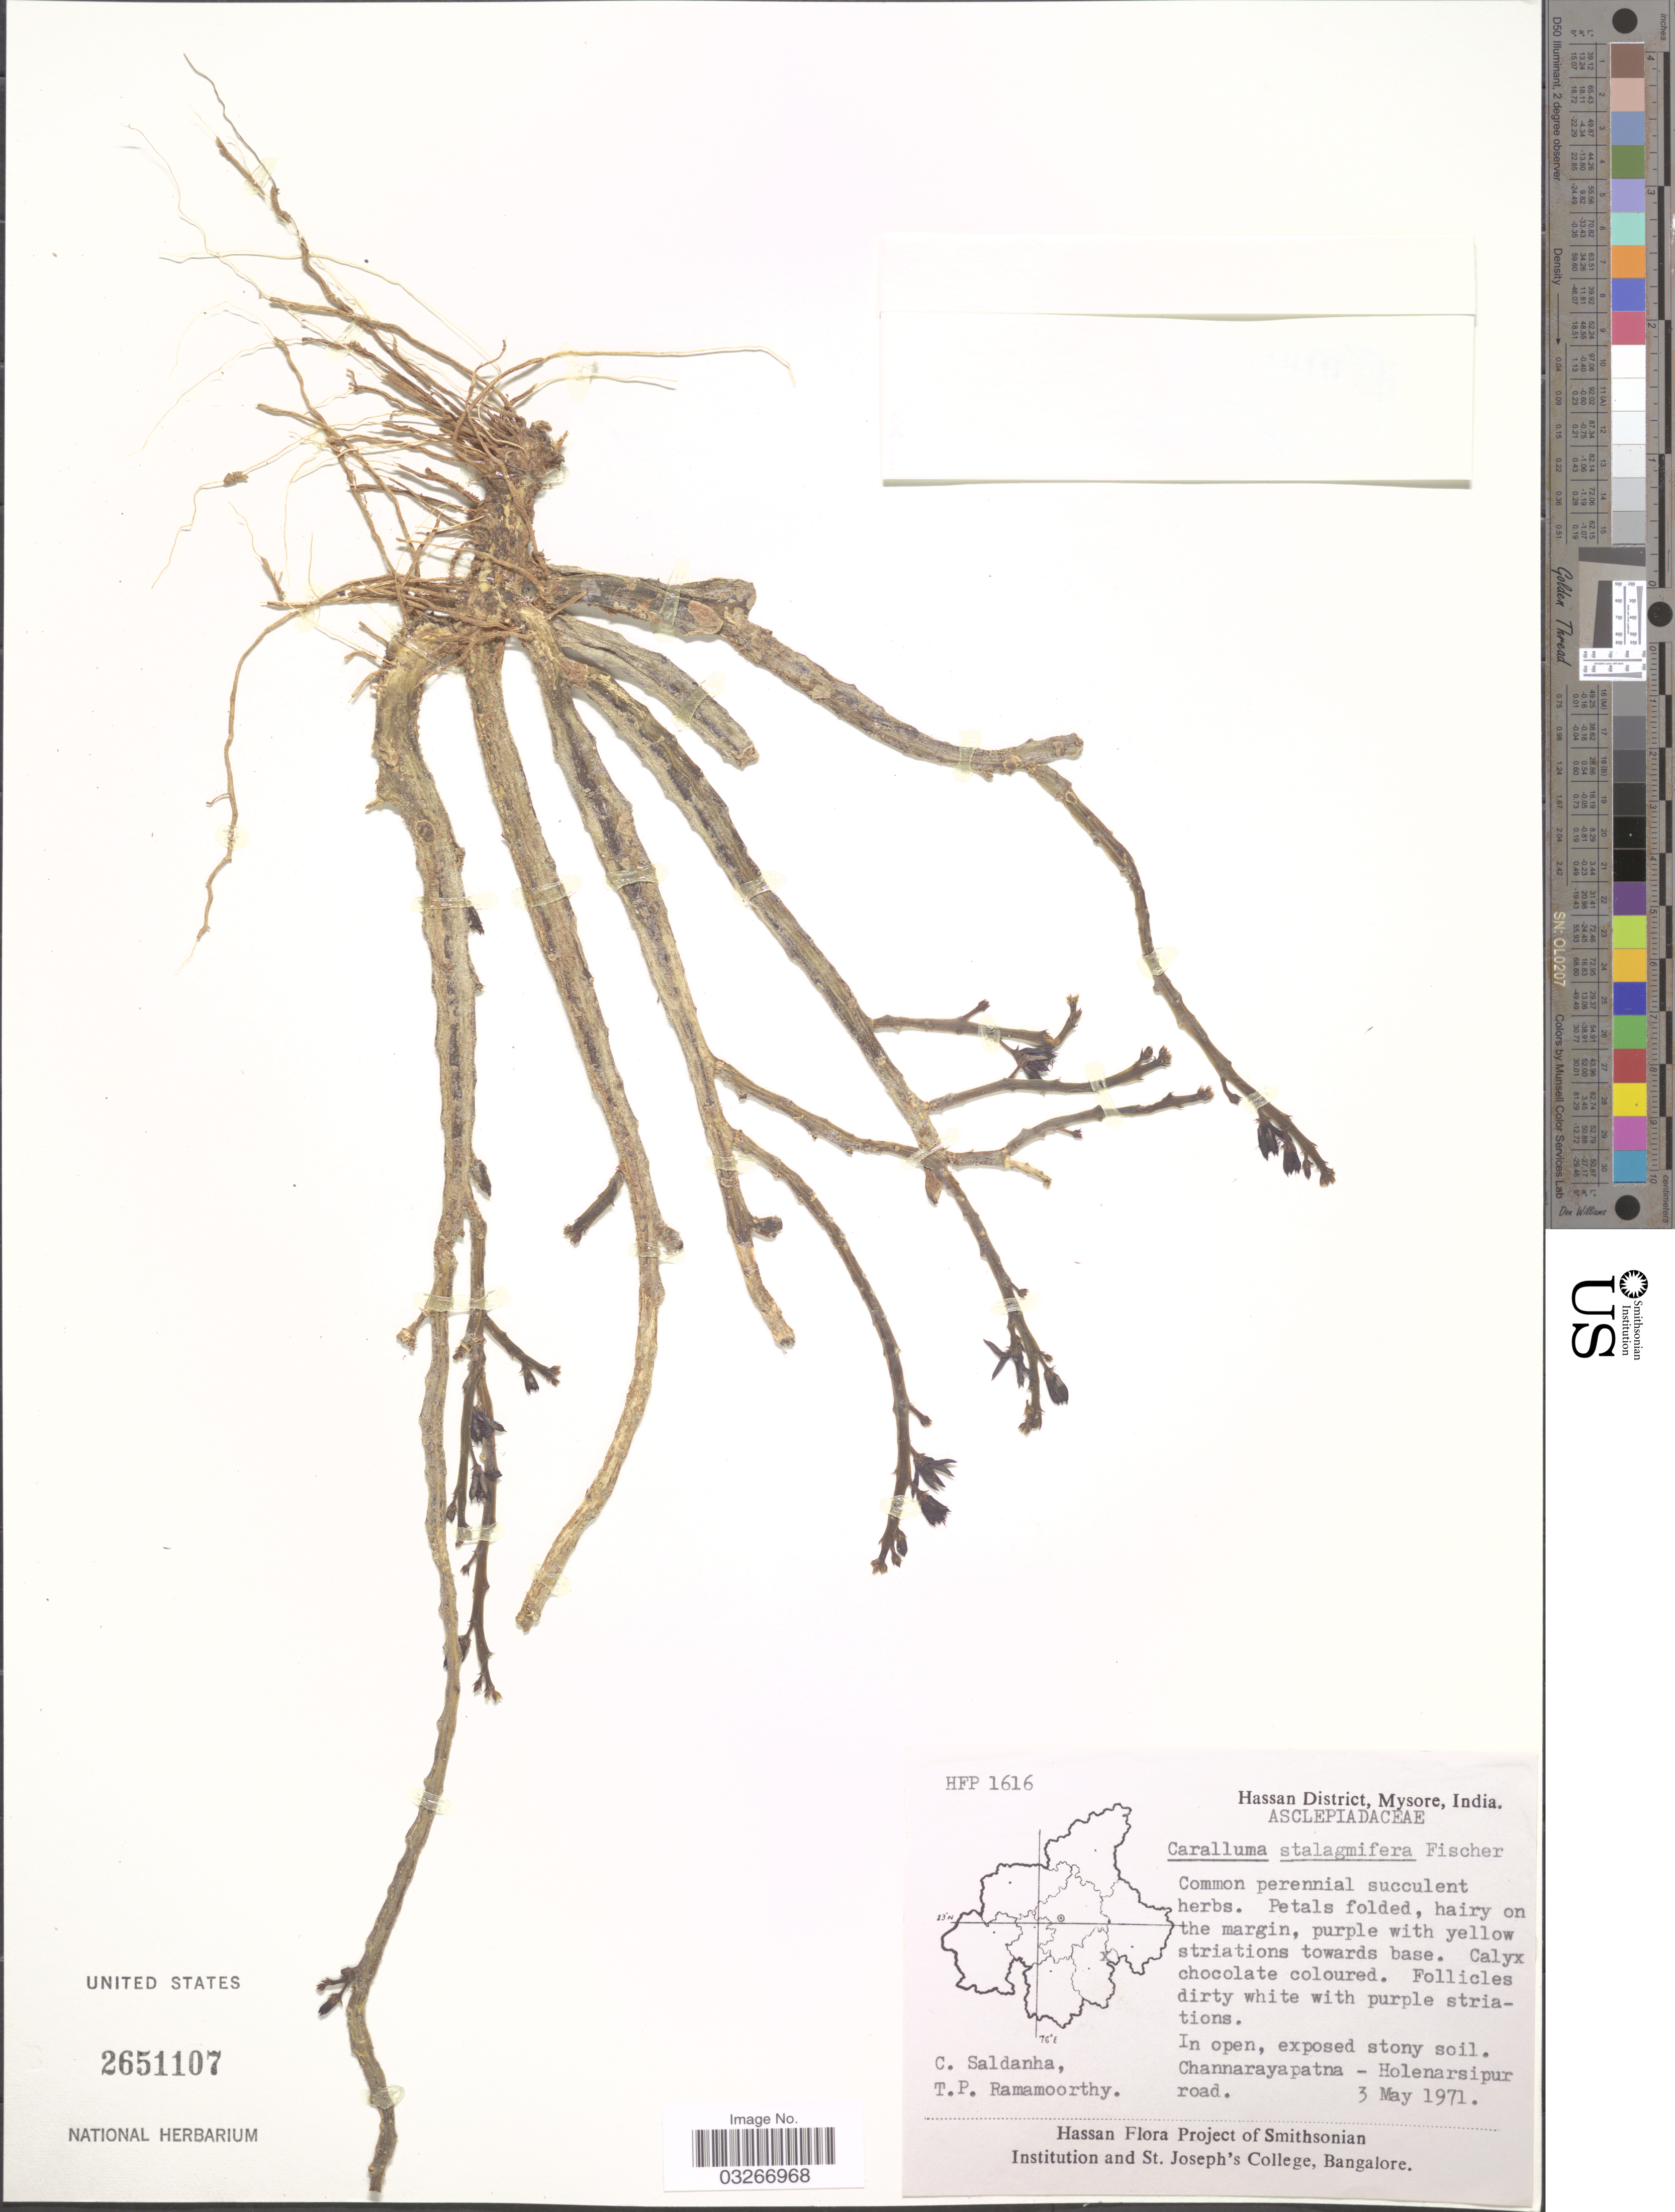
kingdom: Plantae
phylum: Tracheophyta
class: Magnoliopsida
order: Gentianales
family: Apocynaceae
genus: Caralluma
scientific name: Caralluma stalagmifera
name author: C.E.C. Fisch.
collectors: C. Saldanha & T. P. Ramamoorthy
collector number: HFP1616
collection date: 1971-05-03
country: India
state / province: Karnataka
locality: Hassan District, Mysore. Channarayapatna - Holenarsipur road.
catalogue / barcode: US 2651107